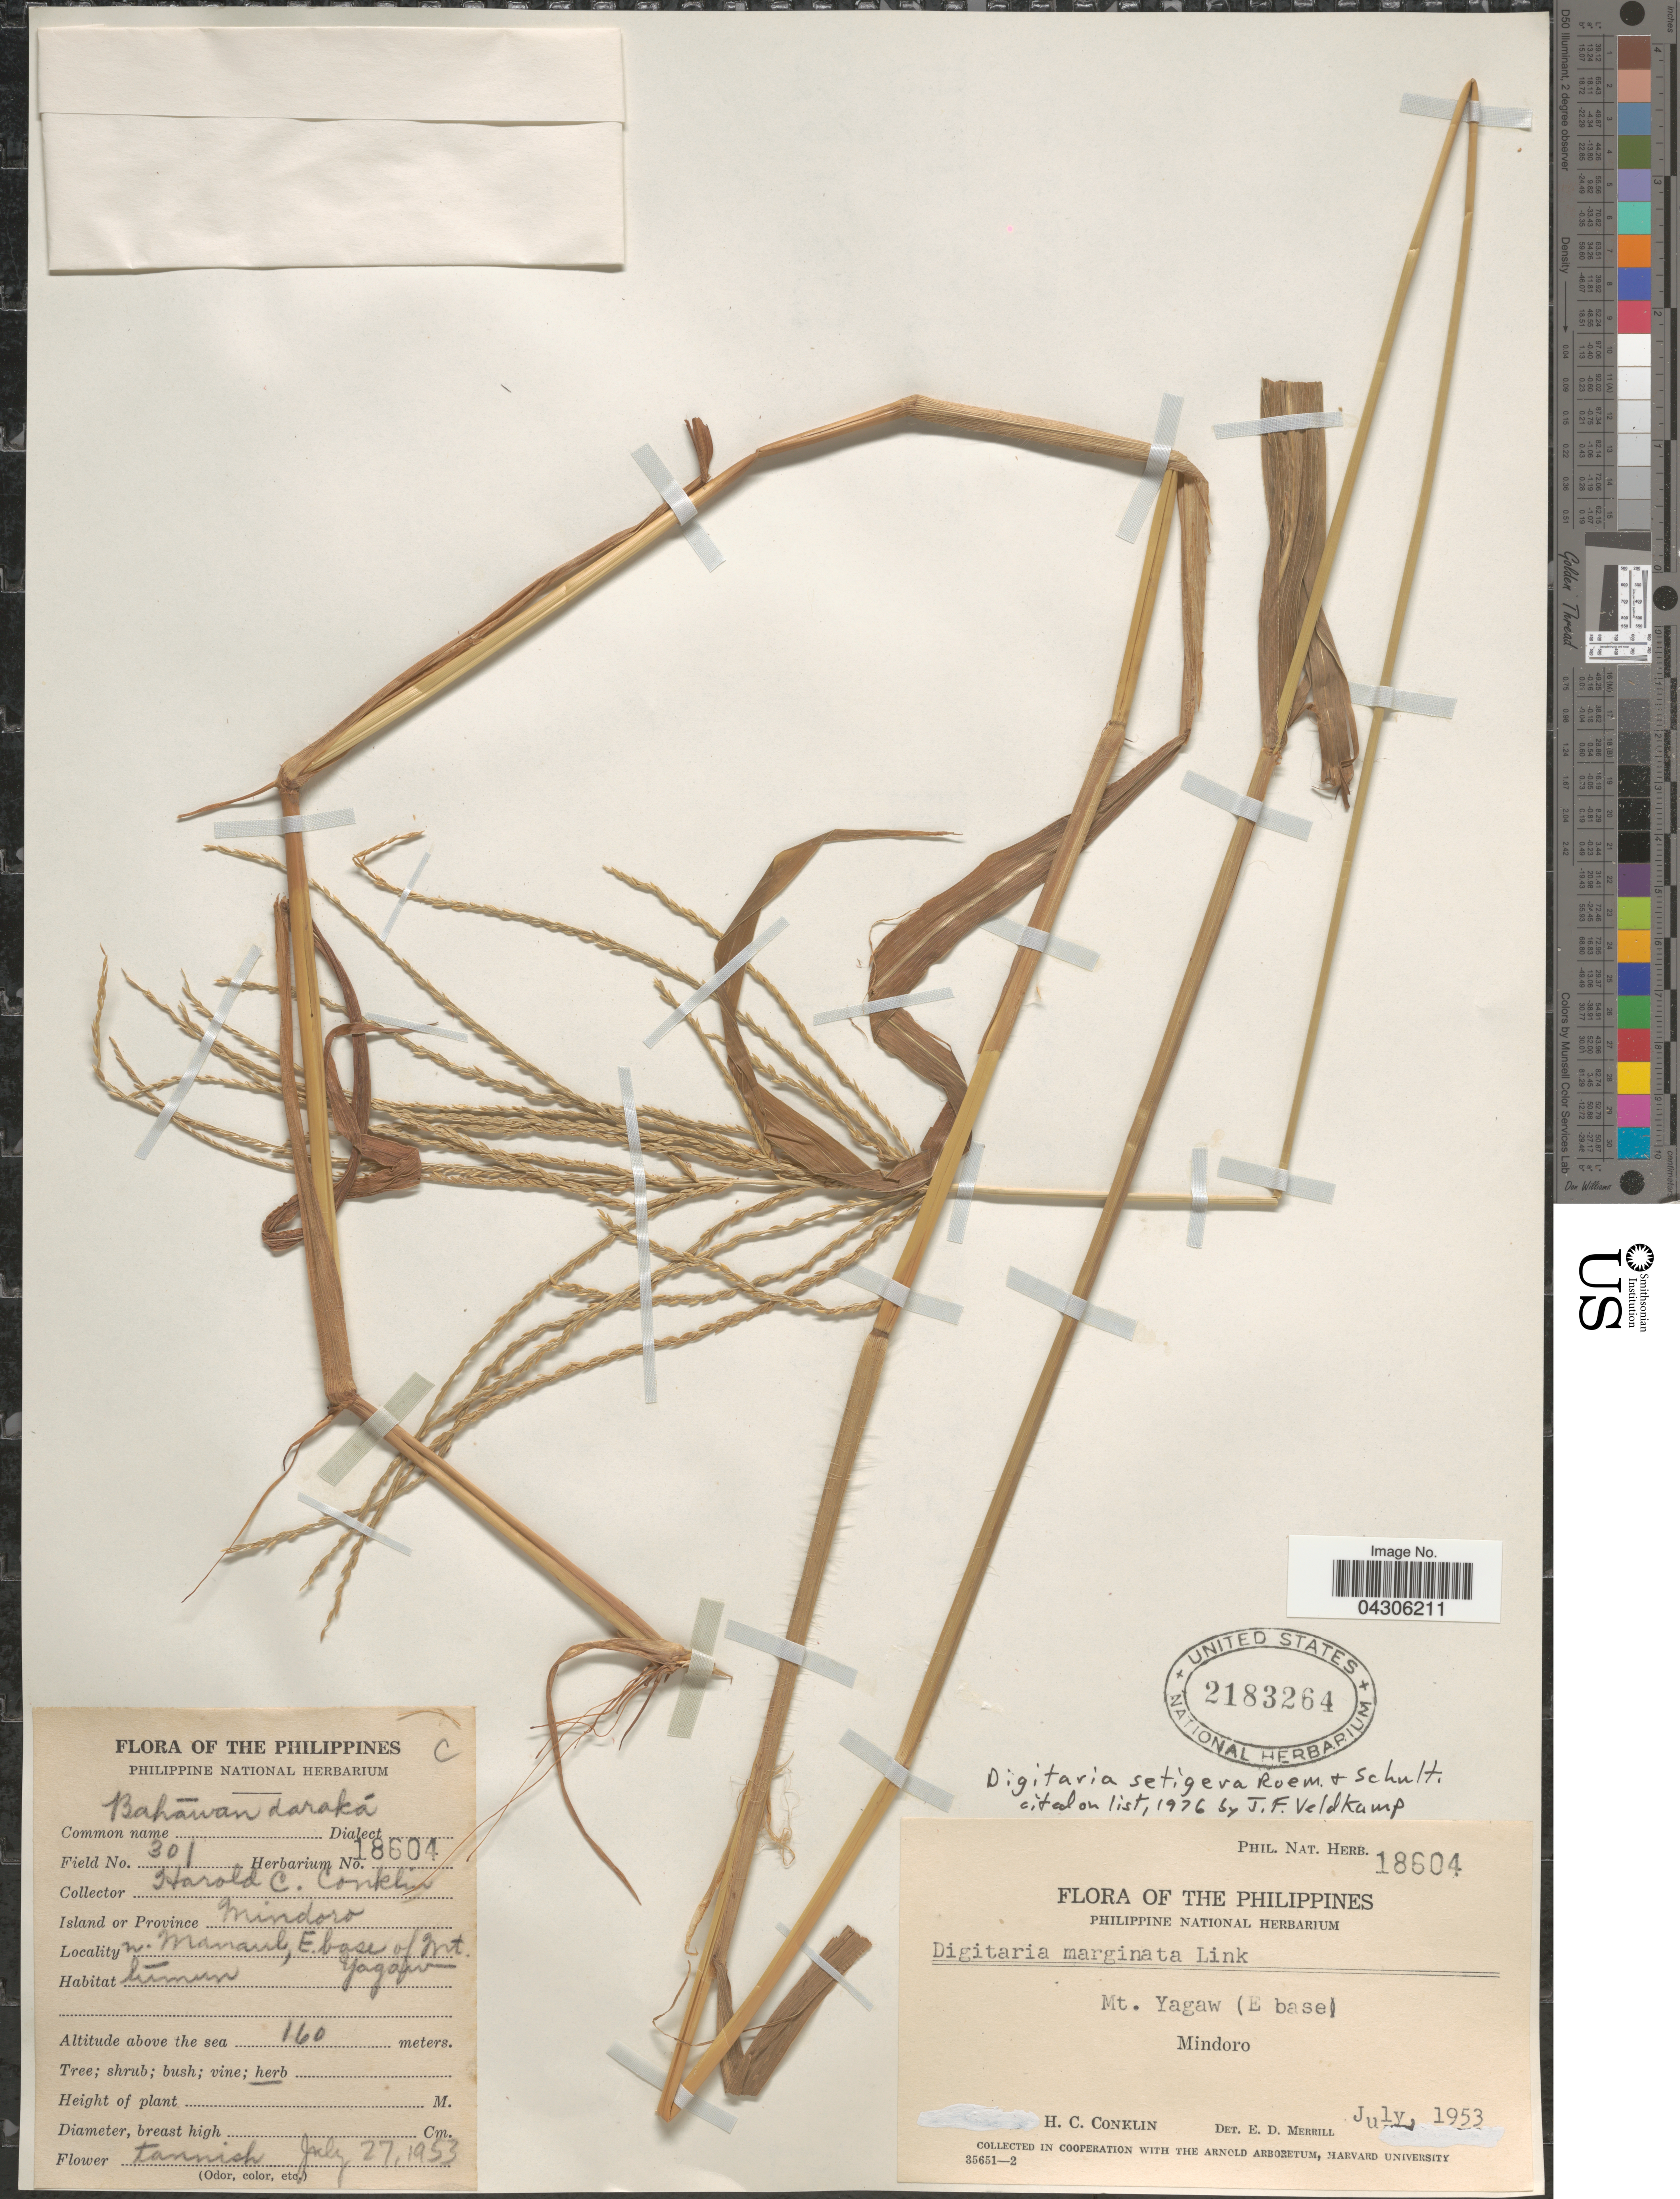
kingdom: Plantae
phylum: Tracheophyta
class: Liliopsida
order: Poales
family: Poaceae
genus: Digitaria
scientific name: Digitaria setigera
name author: Roth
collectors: H. Conklin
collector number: Phil. Nat. Herb. 18604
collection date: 1953-07-27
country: Philippines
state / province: Mimaropa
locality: Island or Province Mindoro. N. Manaul, E. base of Mt. Yagaw.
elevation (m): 160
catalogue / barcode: US 2183264